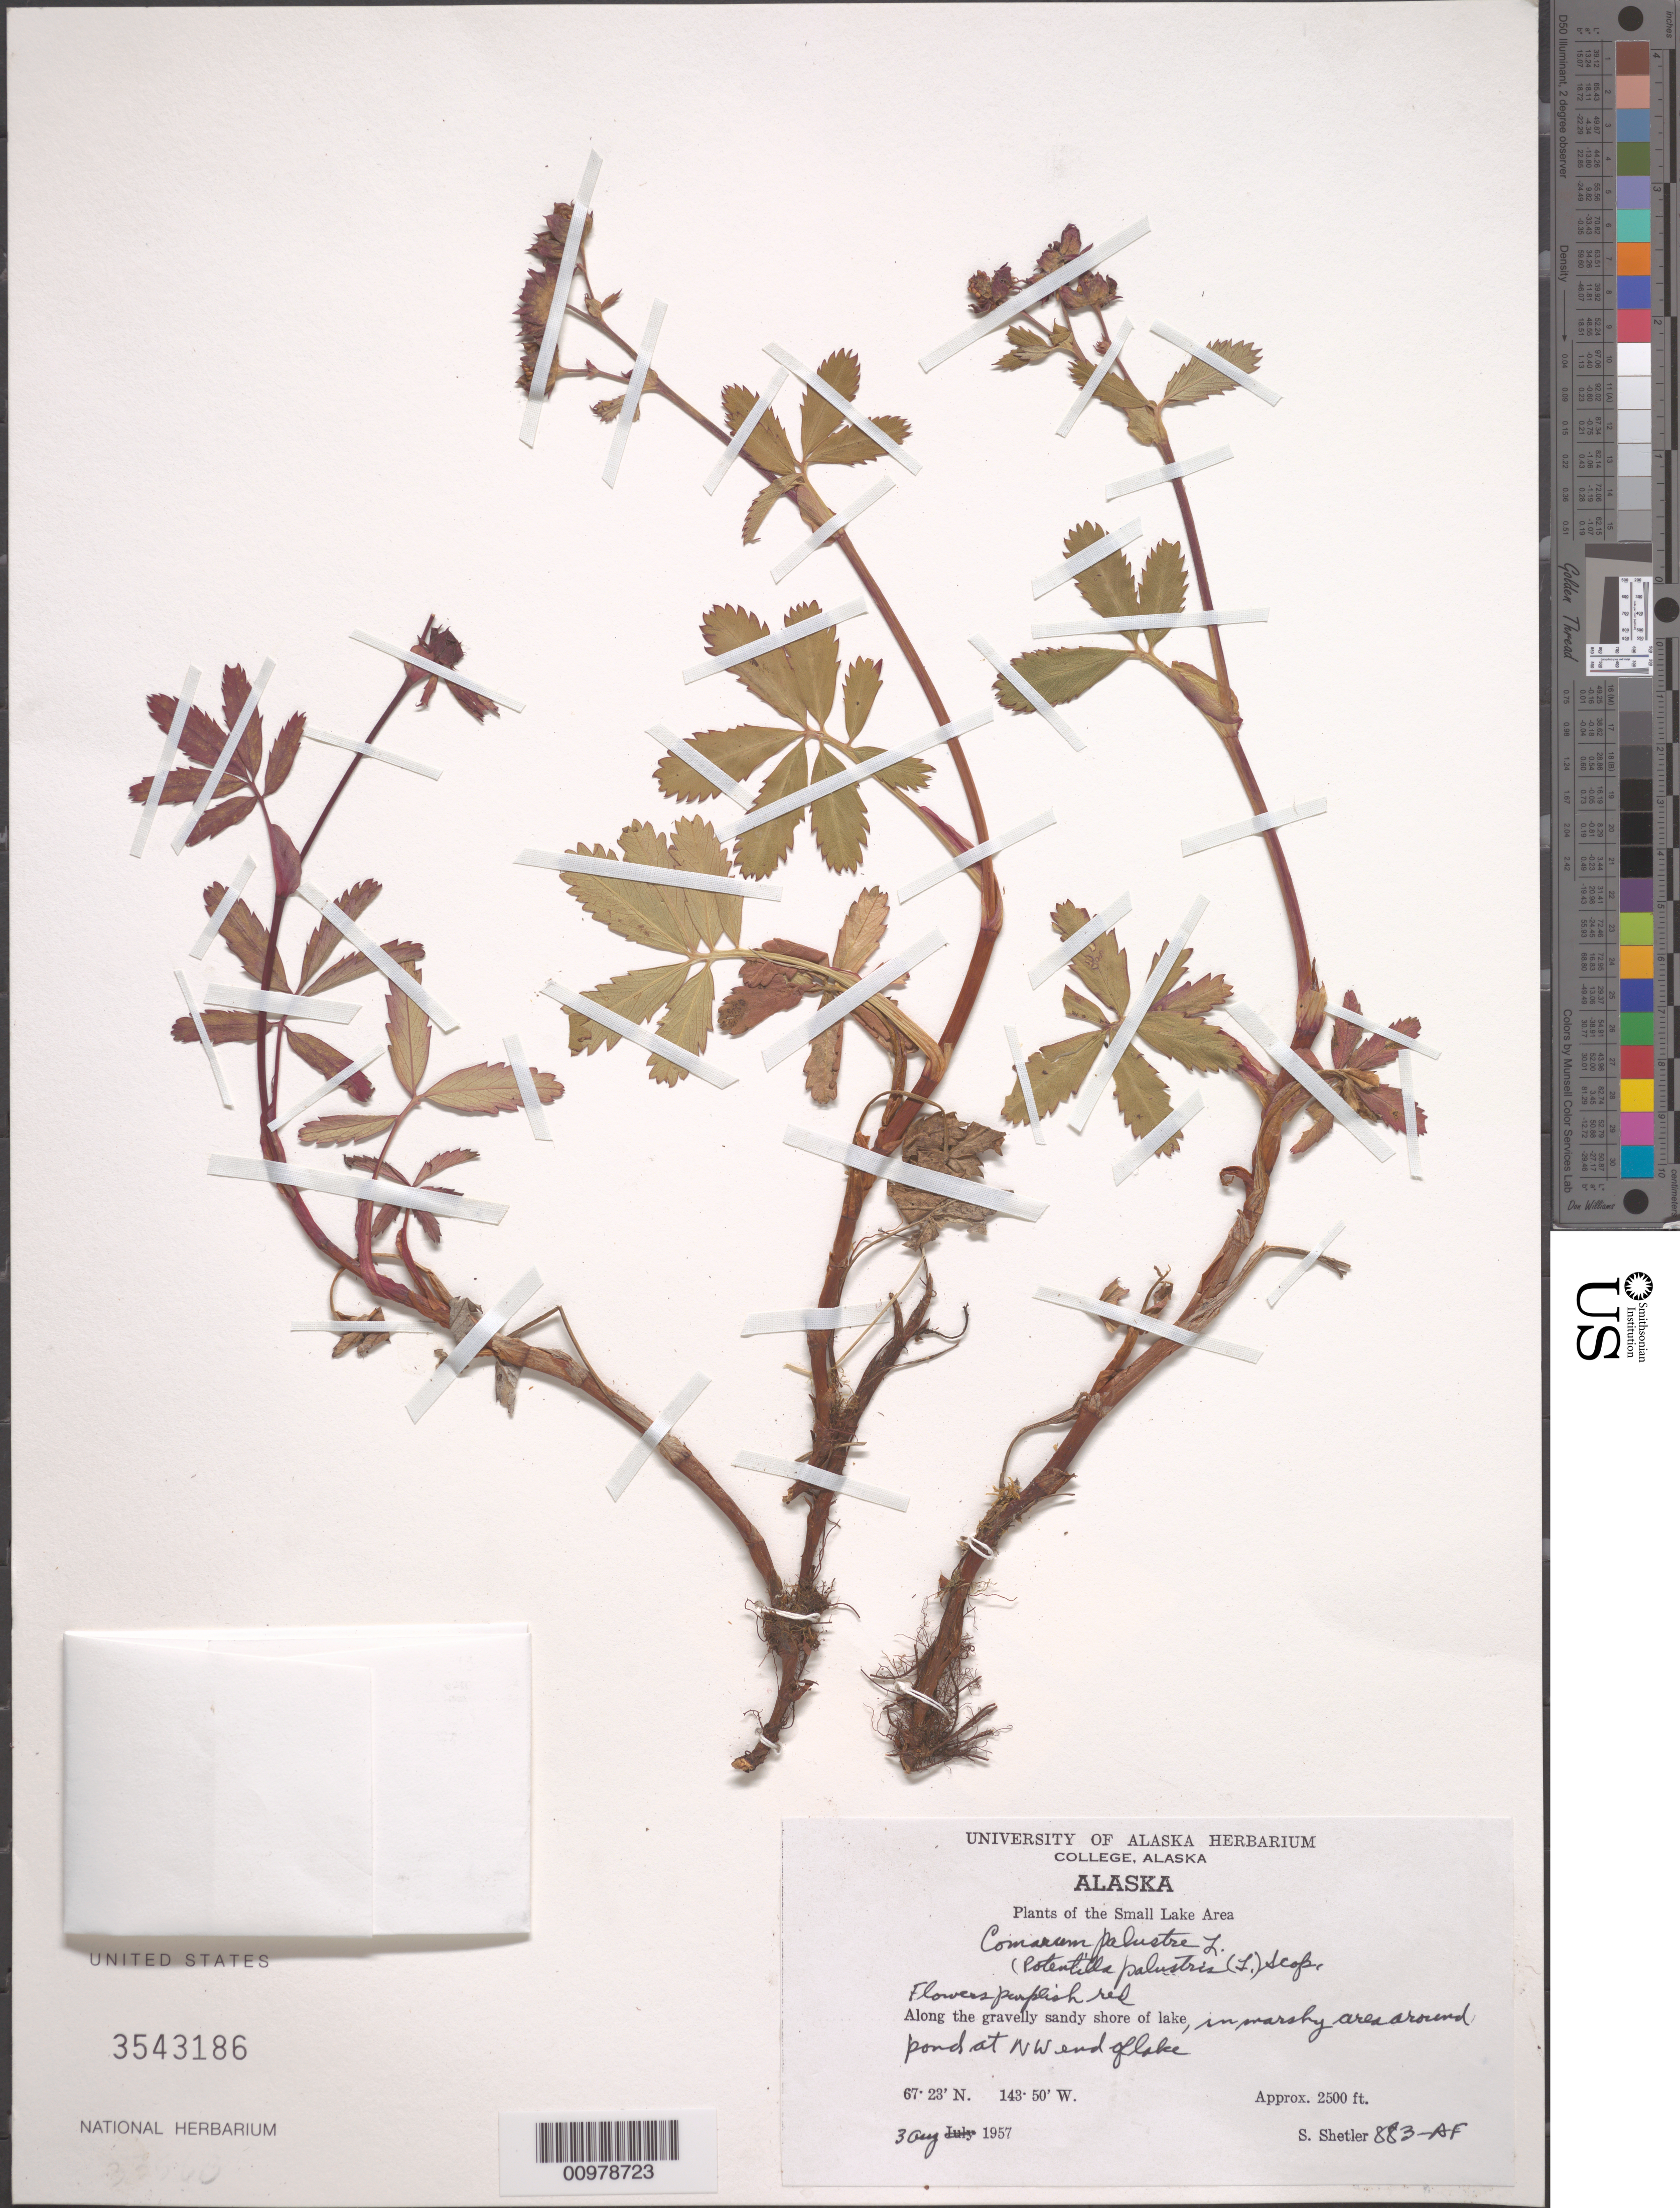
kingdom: Plantae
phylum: Tracheophyta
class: Magnoliopsida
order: Rosales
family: Rosaceae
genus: Comarum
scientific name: Comarum palustre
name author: L.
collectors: S. Shetler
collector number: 883-AF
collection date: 1957-08-03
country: United States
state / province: Alaska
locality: Small Lake Area. Along the gravelly sandy shore of lake, in marshynd pond at N W end of lake.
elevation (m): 762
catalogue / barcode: US 3543186